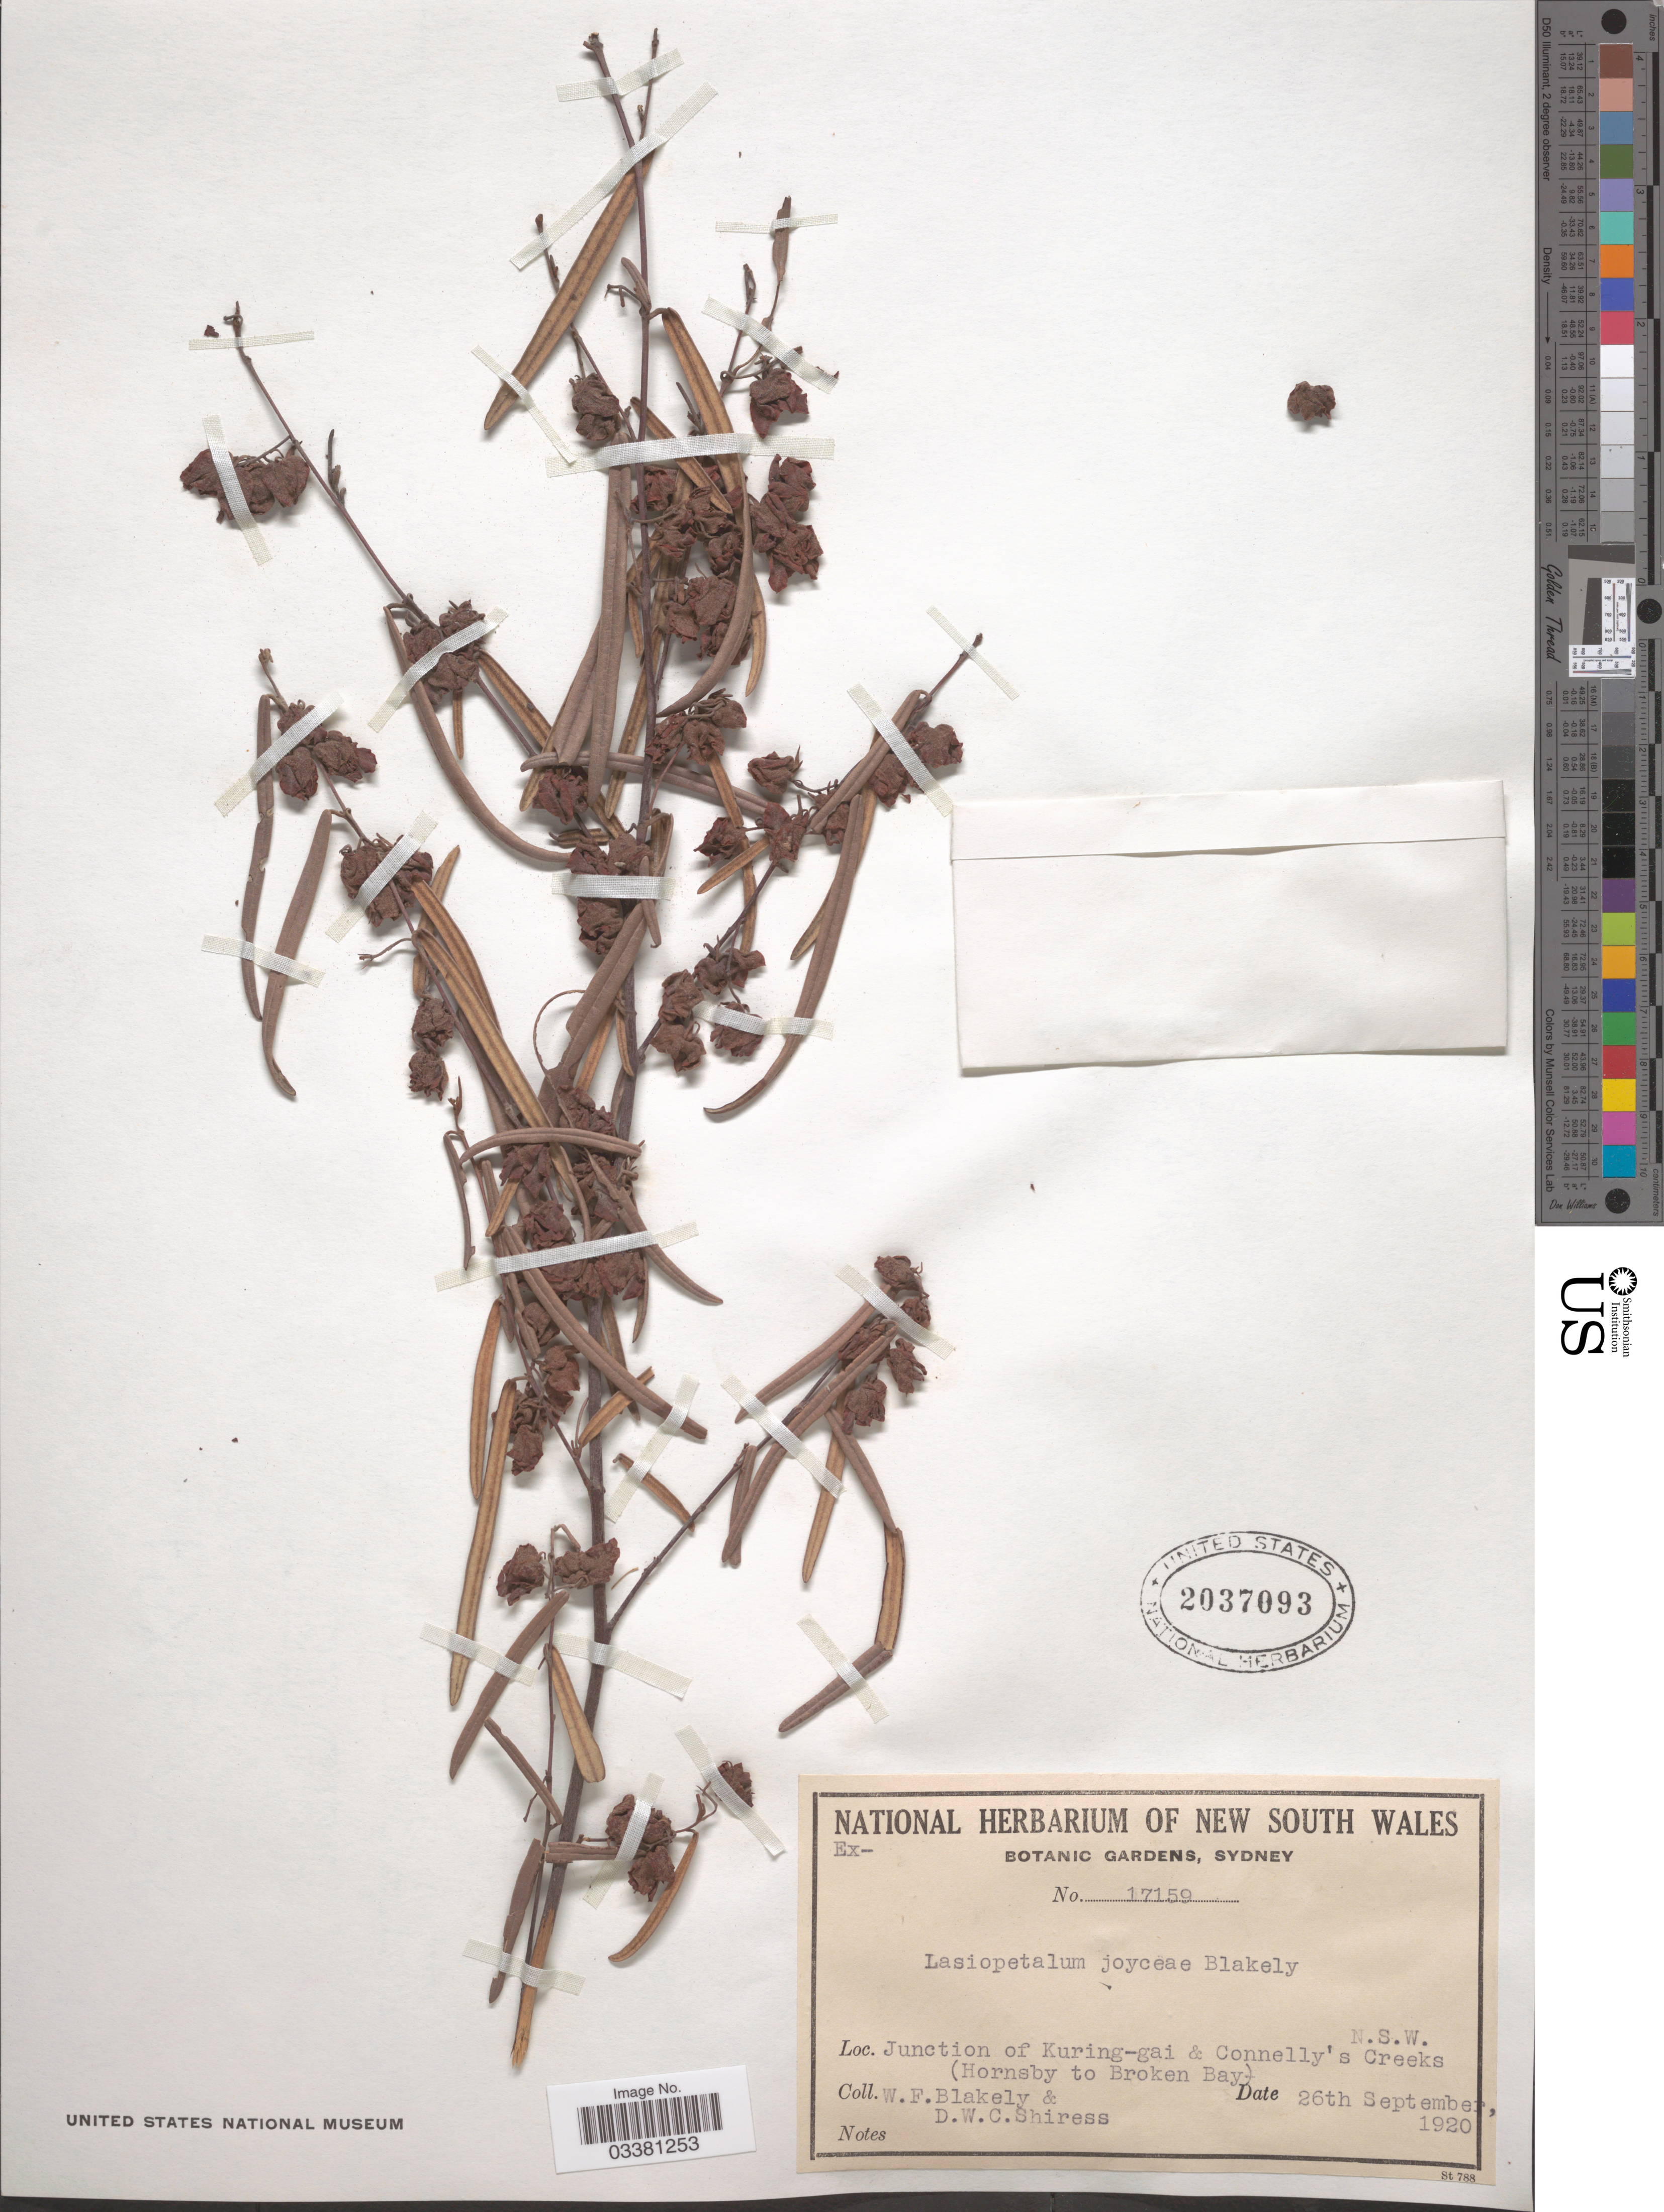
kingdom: Plantae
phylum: Tracheophyta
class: Magnoliopsida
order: Malvales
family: Malvaceae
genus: Lasiopetalum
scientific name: Lasiopetalum joyceae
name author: Blakely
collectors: W. Blakely & D. Shiress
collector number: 17159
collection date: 1920-09-26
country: Australia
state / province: New South Wales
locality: Junction of Kuring-gai & Connelly's Creeks (Hornsby to Broken Bay).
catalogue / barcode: US 2037093